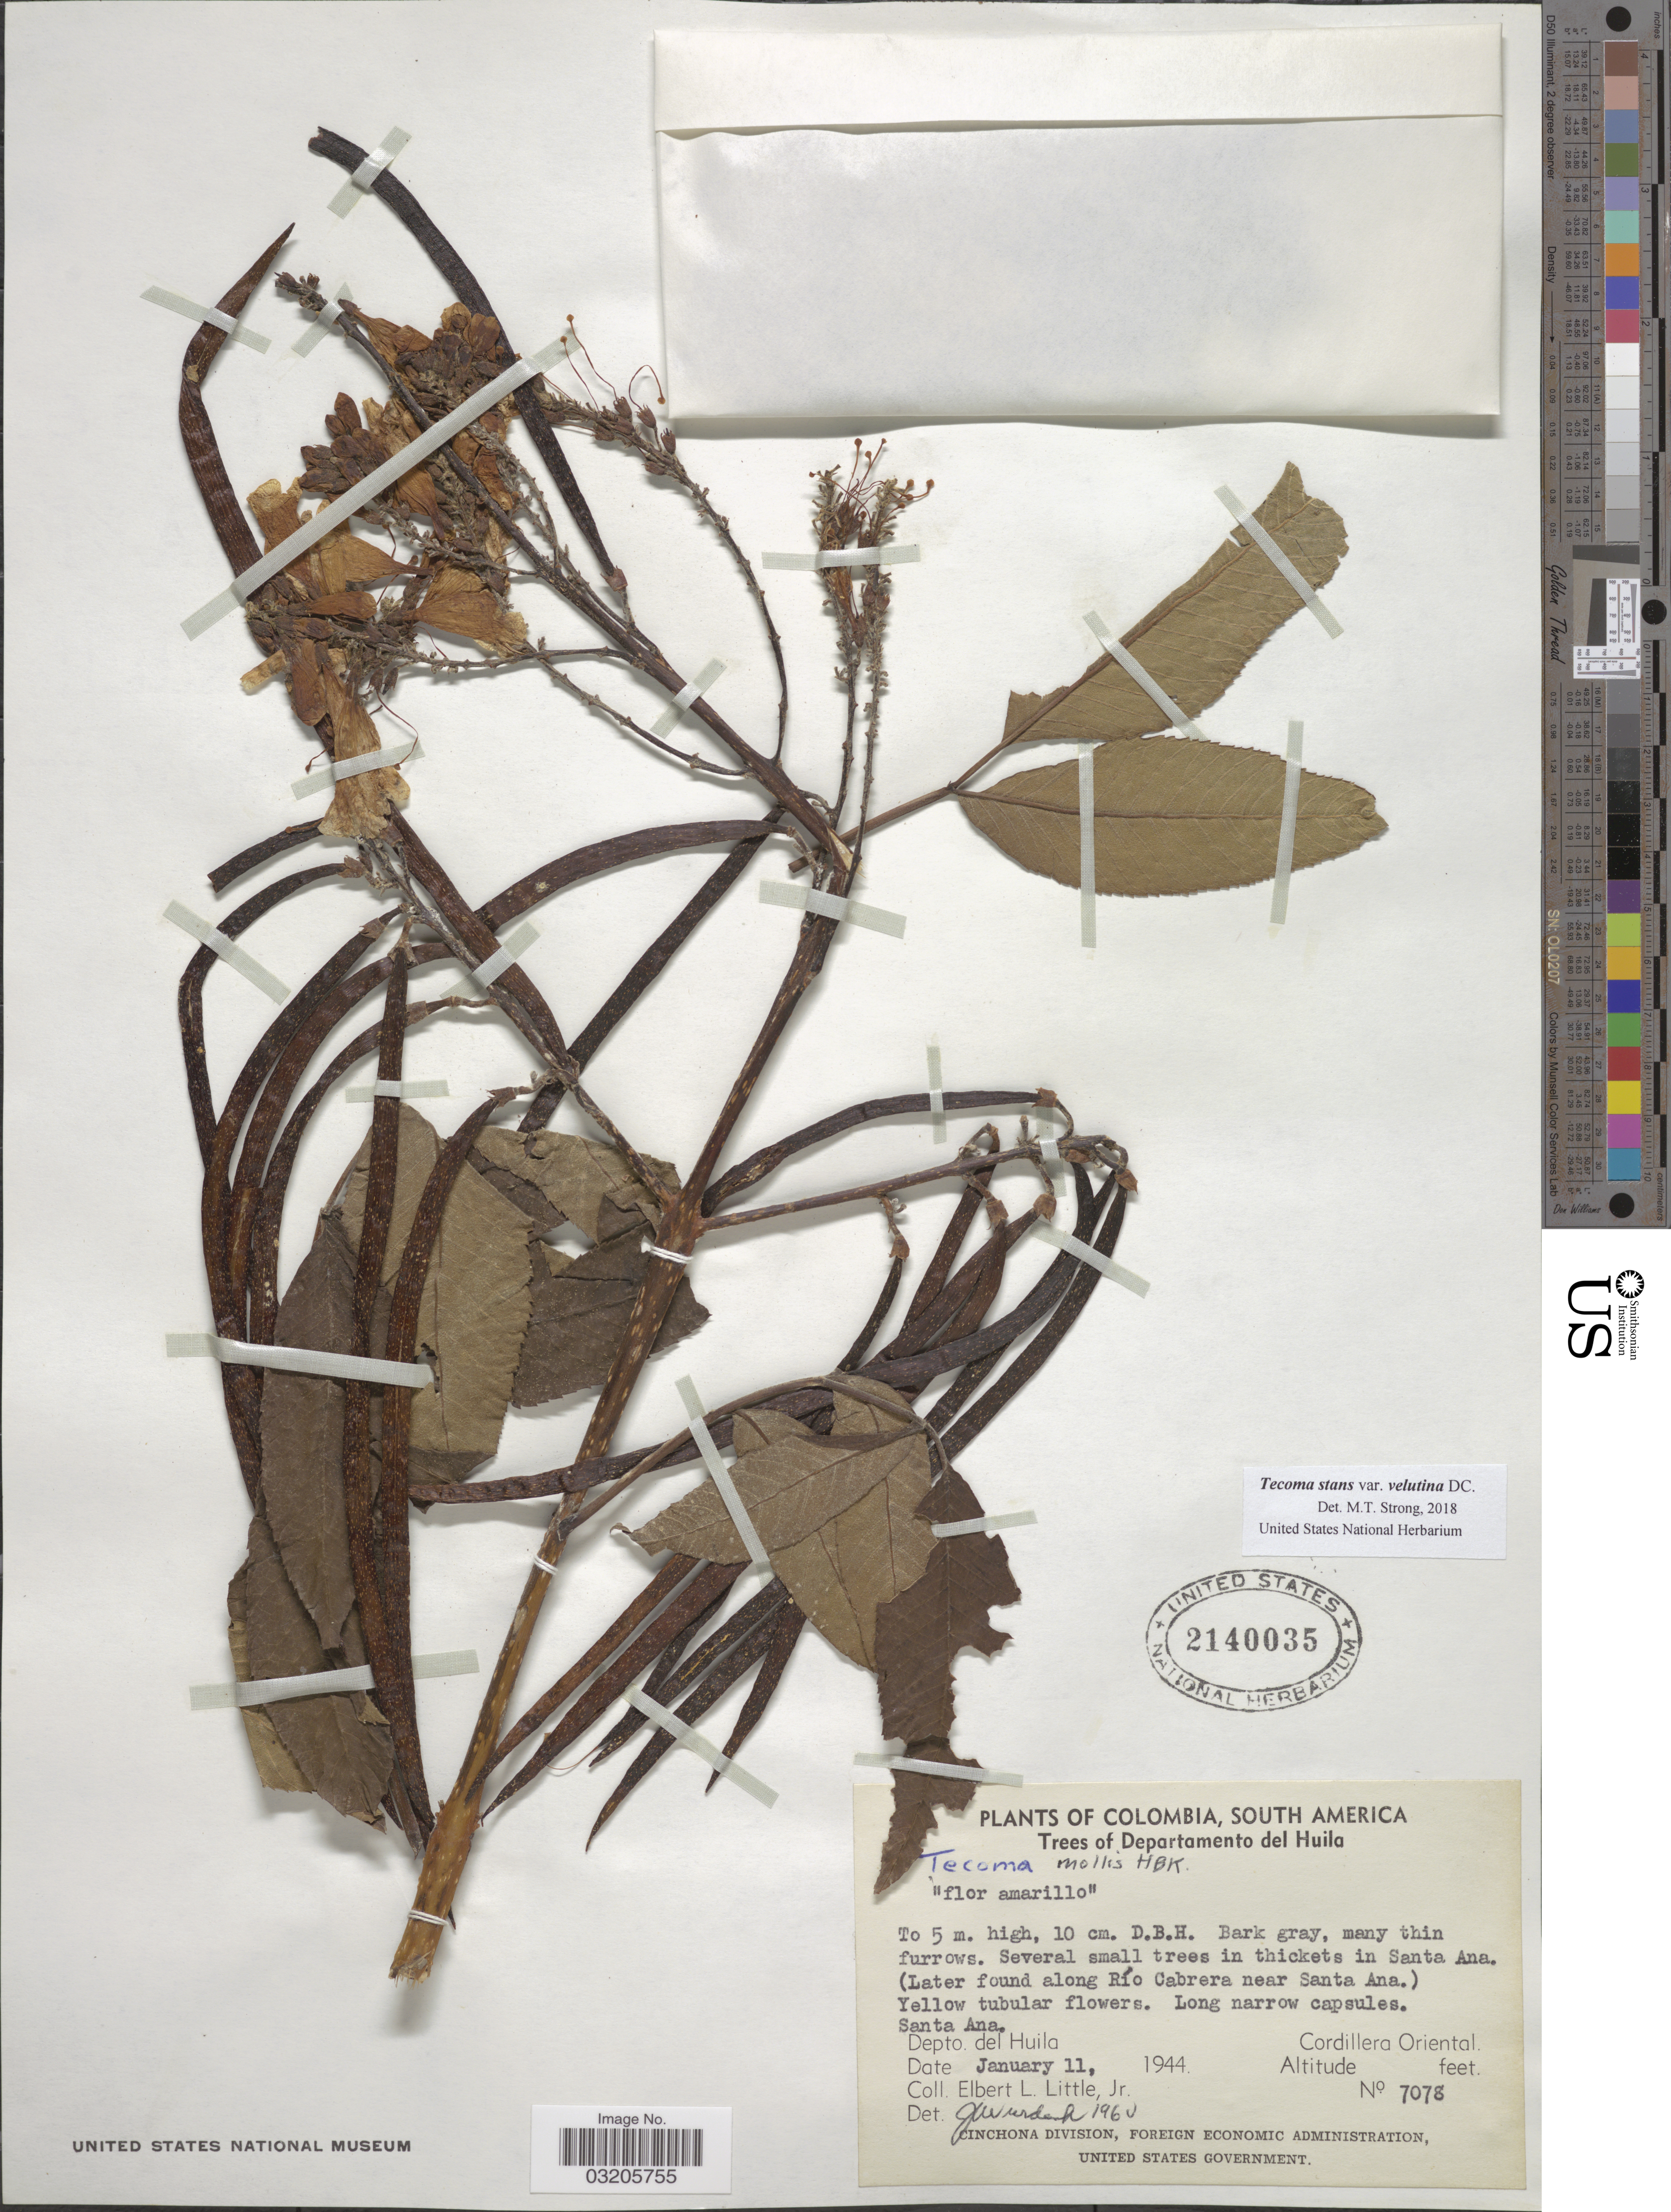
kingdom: Plantae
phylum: Tracheophyta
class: Magnoliopsida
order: Lamiales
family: Bignoniaceae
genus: Tecoma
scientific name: Tecoma stans var. velutina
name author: DC.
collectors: E. L. Little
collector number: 7078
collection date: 1944-01-11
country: Colombia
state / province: Huila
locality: Several small trees in thickets in Santa Ana. (Later found along Río Cabrera near Santa Ana). Santa Ana. Depto. del Huila. Cordillera Oriental.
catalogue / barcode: US 2140035